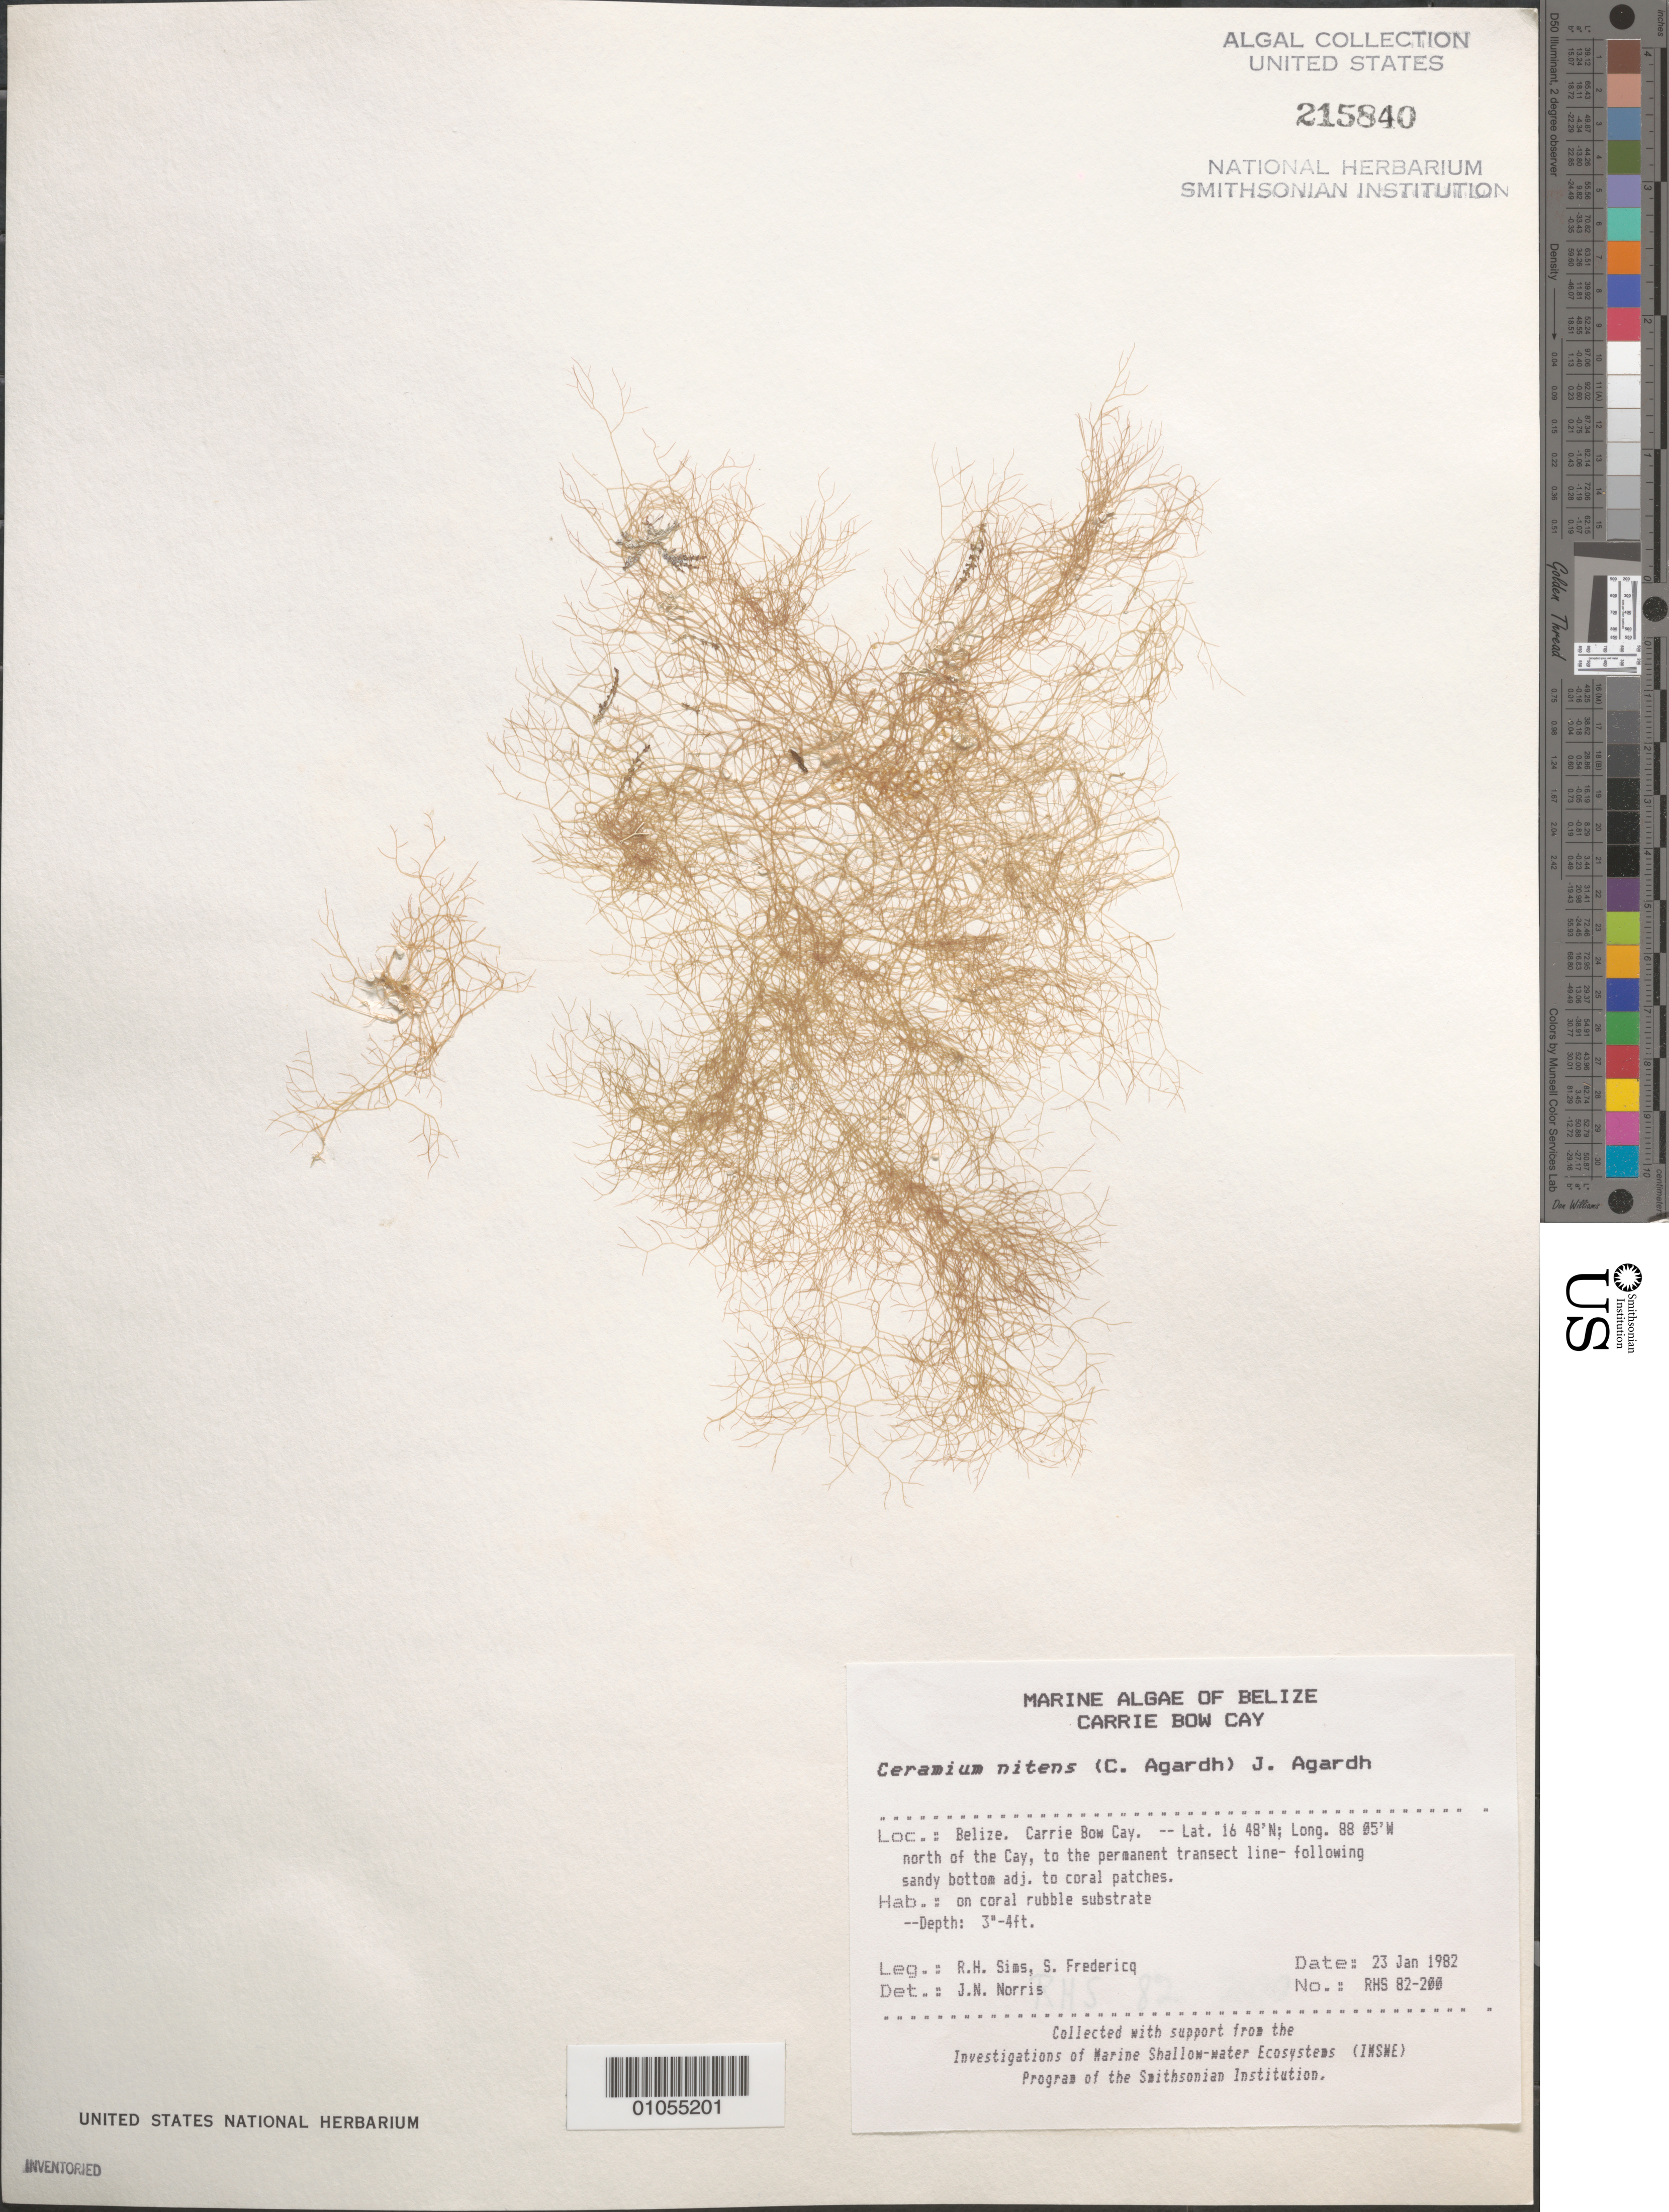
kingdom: Plantae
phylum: Rhodophyta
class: Florideophyceae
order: Ceramiales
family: Ceramiaceae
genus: Ceramium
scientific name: Ceramium nitens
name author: (C. Agardh) J. Agardh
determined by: Norris, James N.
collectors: R. H. Sims & S. Fredericq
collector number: RHS 82-200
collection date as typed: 23 Jan 1982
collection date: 1982-01-23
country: Belize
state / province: Stann Creek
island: Carrie Bow Cay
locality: North of the cay, to the permanent transect line-following sandy bottom adjacent to coral patches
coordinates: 16 48'N, 88 05'W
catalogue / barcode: US 215840